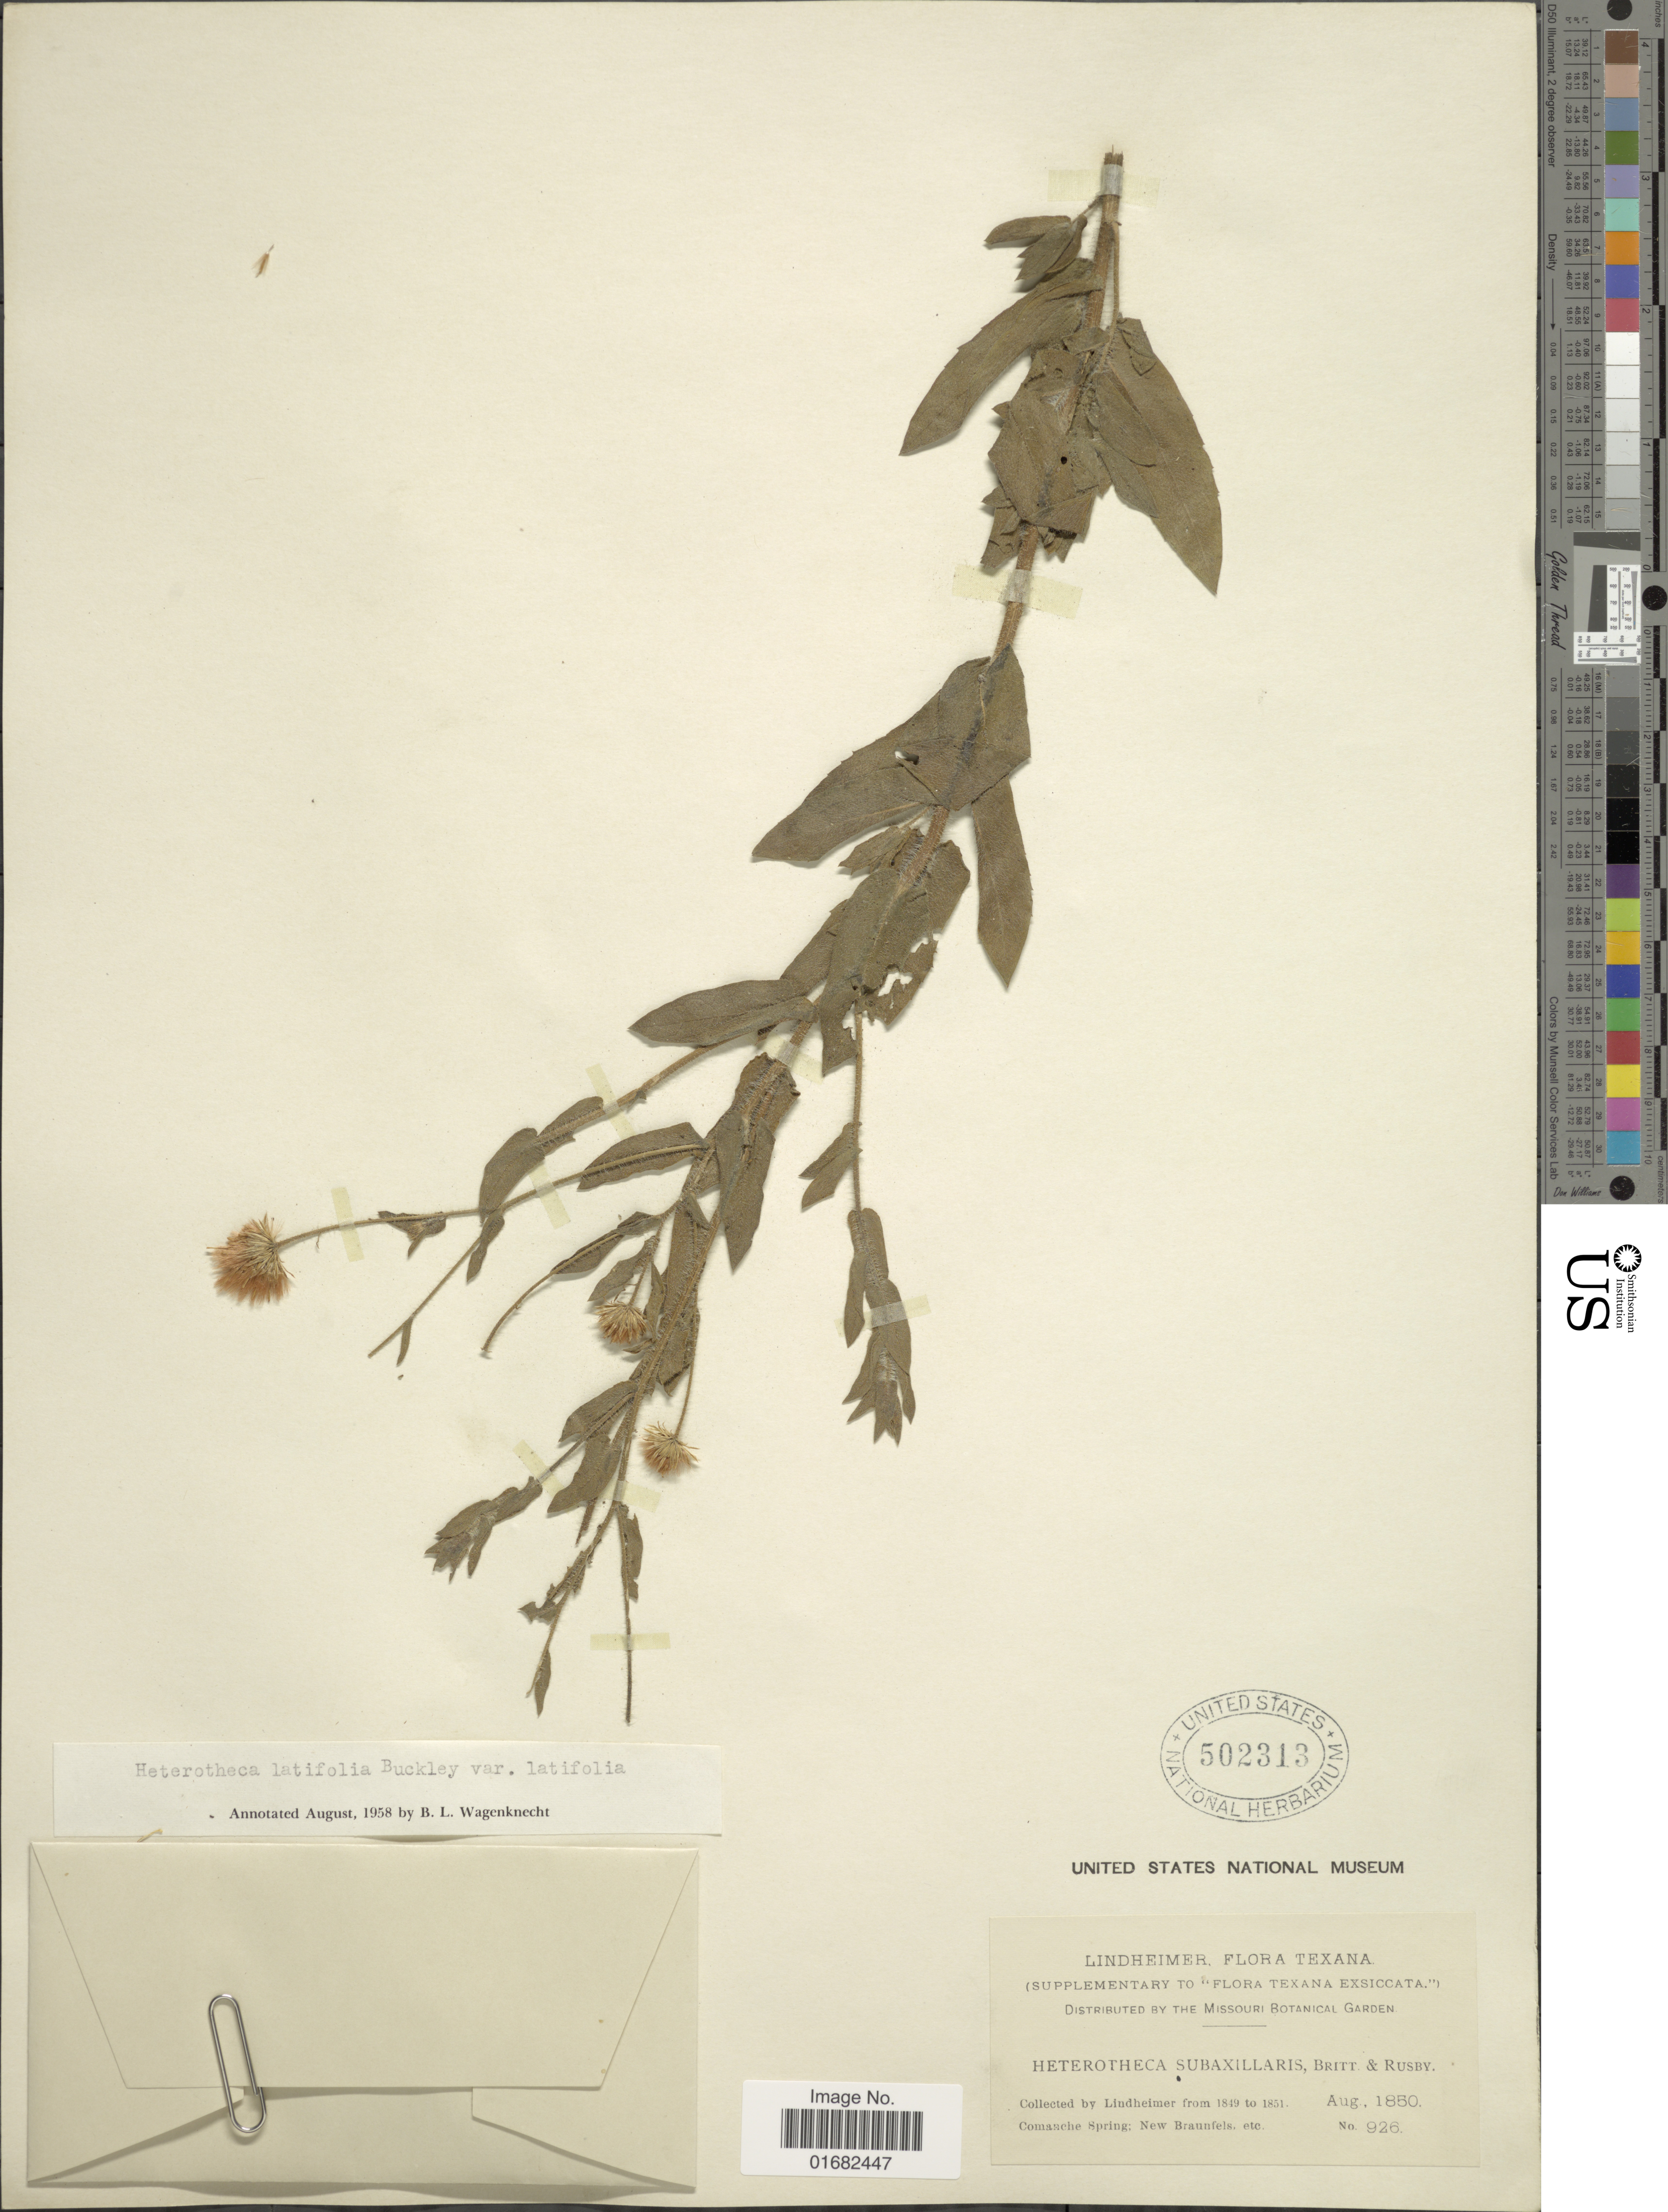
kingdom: Plantae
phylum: Tracheophyta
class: Magnoliopsida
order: Asterales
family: Asteraceae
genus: Heterotheca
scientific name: Heterotheca latifolia var. latifolia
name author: Buckley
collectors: -. Lindheimer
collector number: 926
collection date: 1850-08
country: United States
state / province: Texas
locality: Comanche Spring; New Braunfels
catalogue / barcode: US 502313